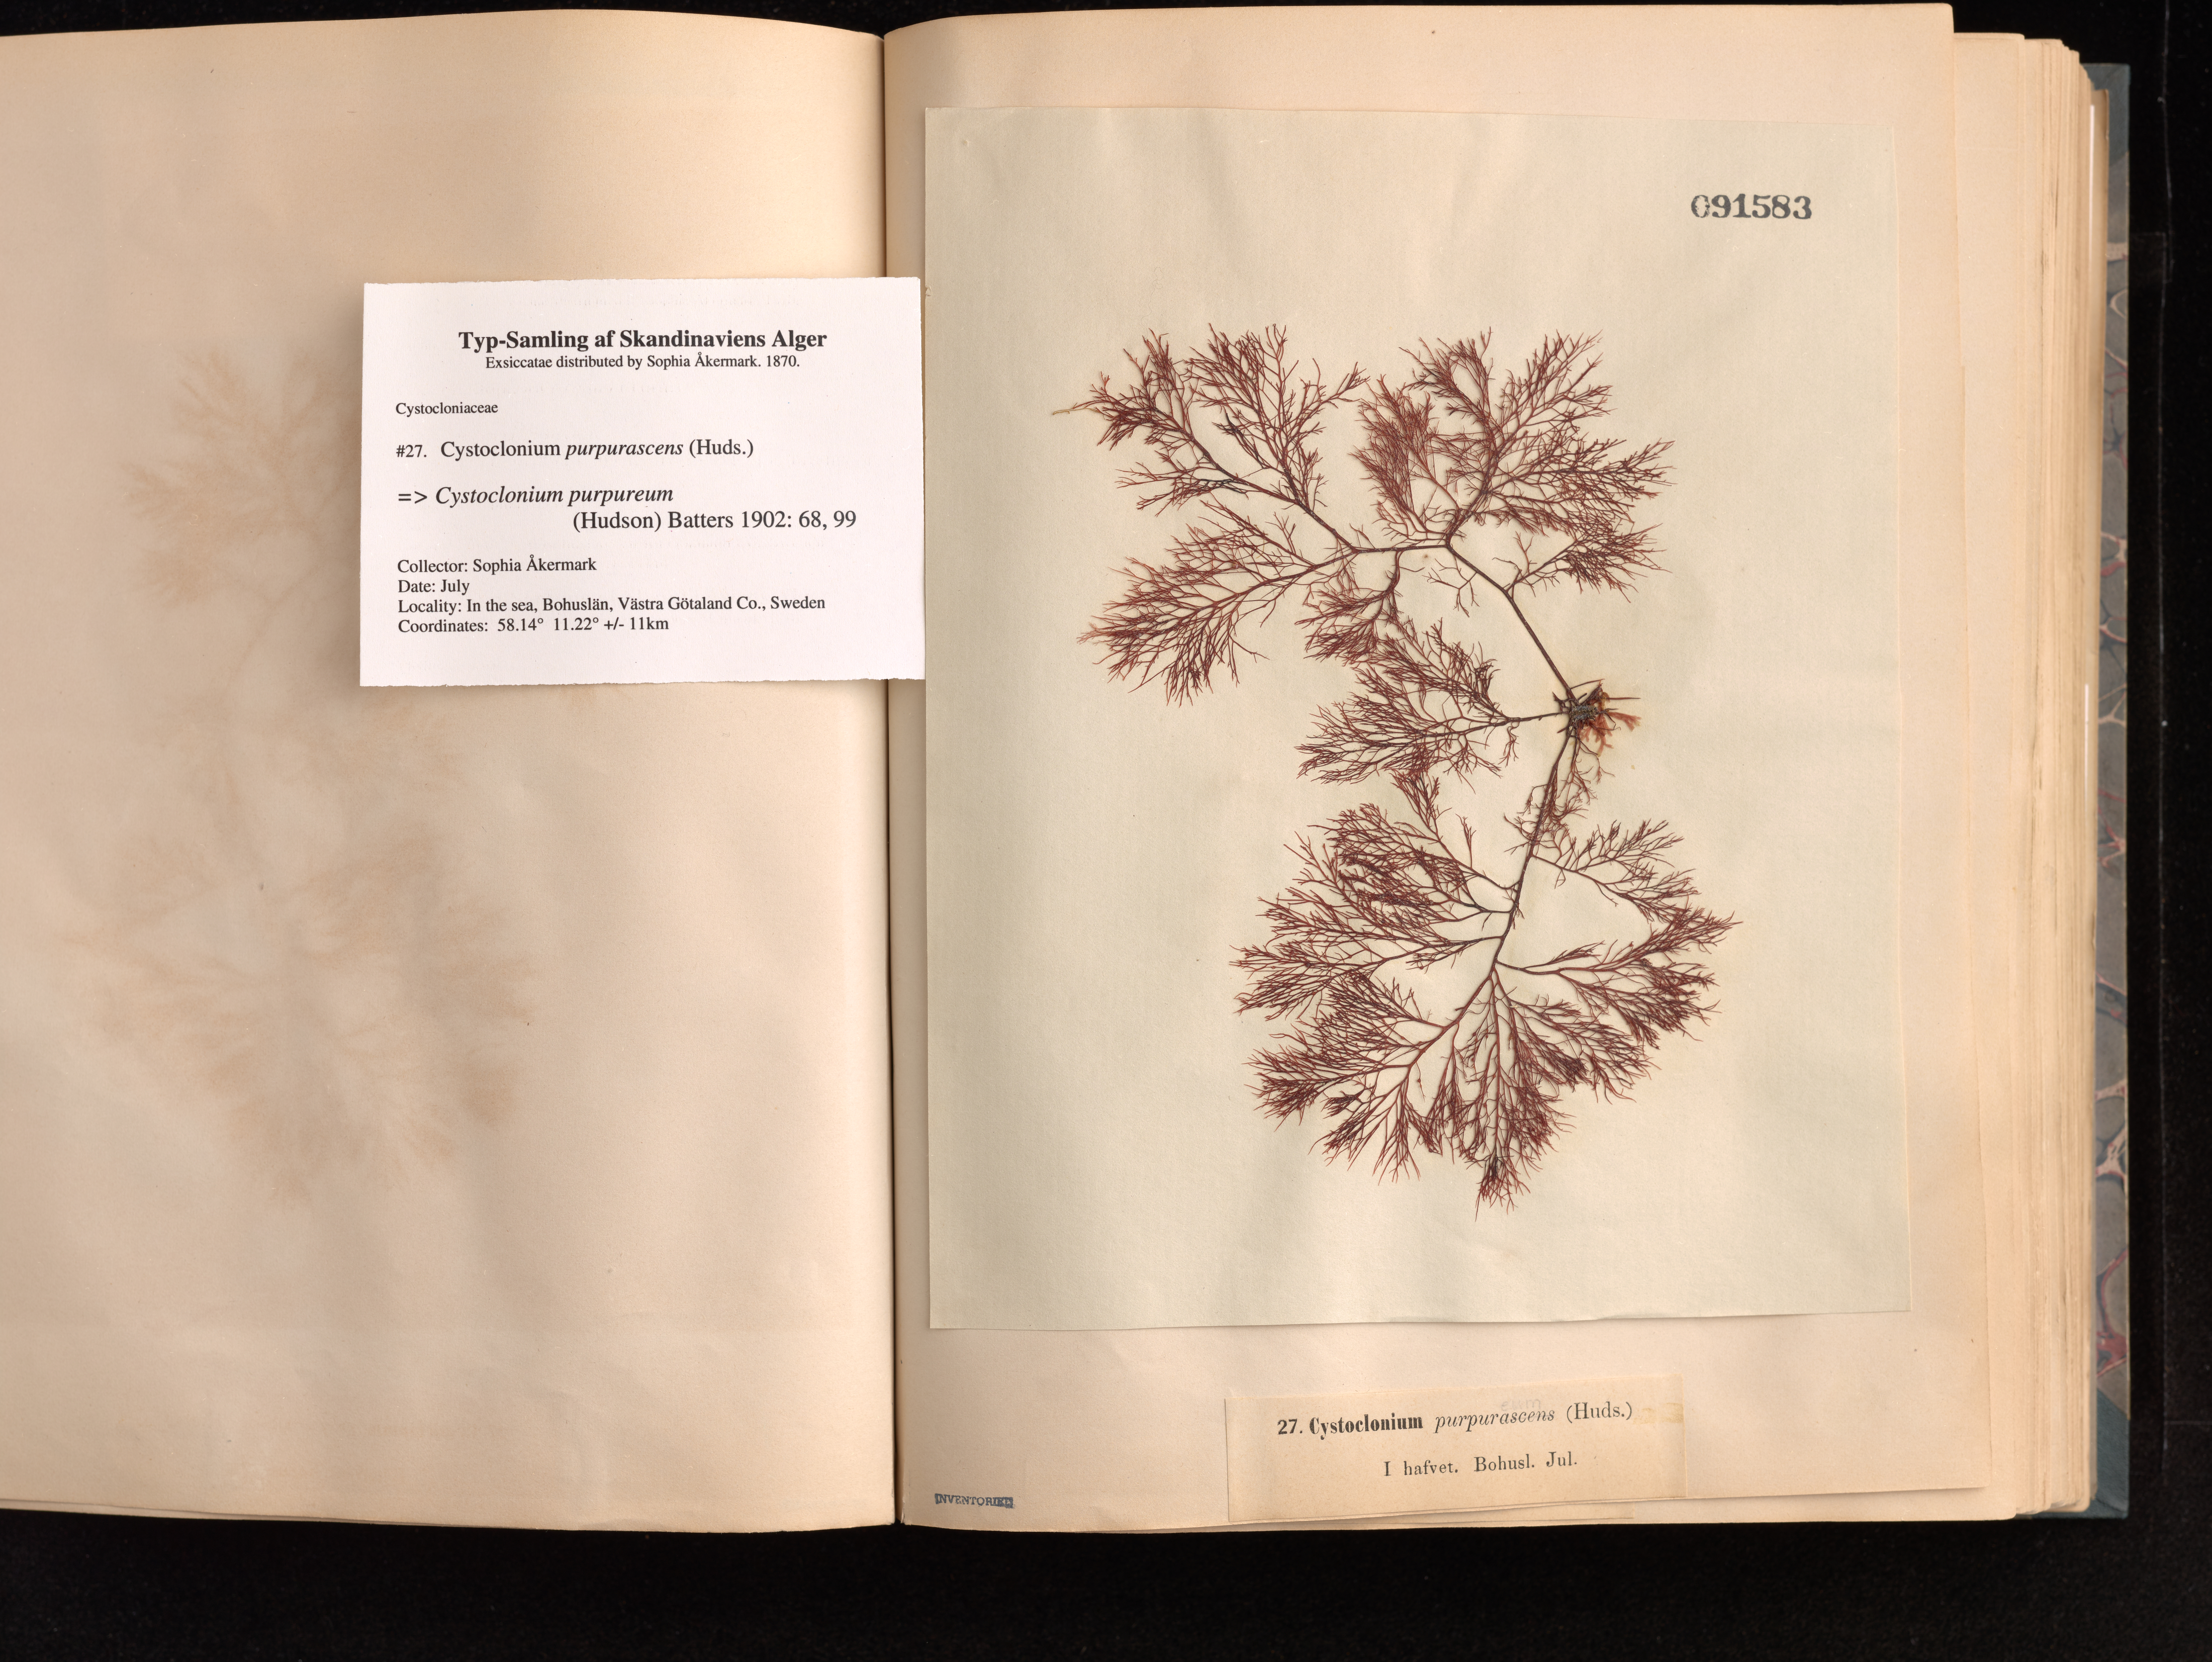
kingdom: Plantae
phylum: Rhodophyta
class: Florideophyceae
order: Gigartinales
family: Cystocloniaceae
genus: Cystoclonium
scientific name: Cystoclonium purpureum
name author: (Huds.) Batters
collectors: S. Akermark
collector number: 27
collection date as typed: Jul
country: Sweden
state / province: Västra Götaland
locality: Bohuslan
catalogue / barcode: US 91583